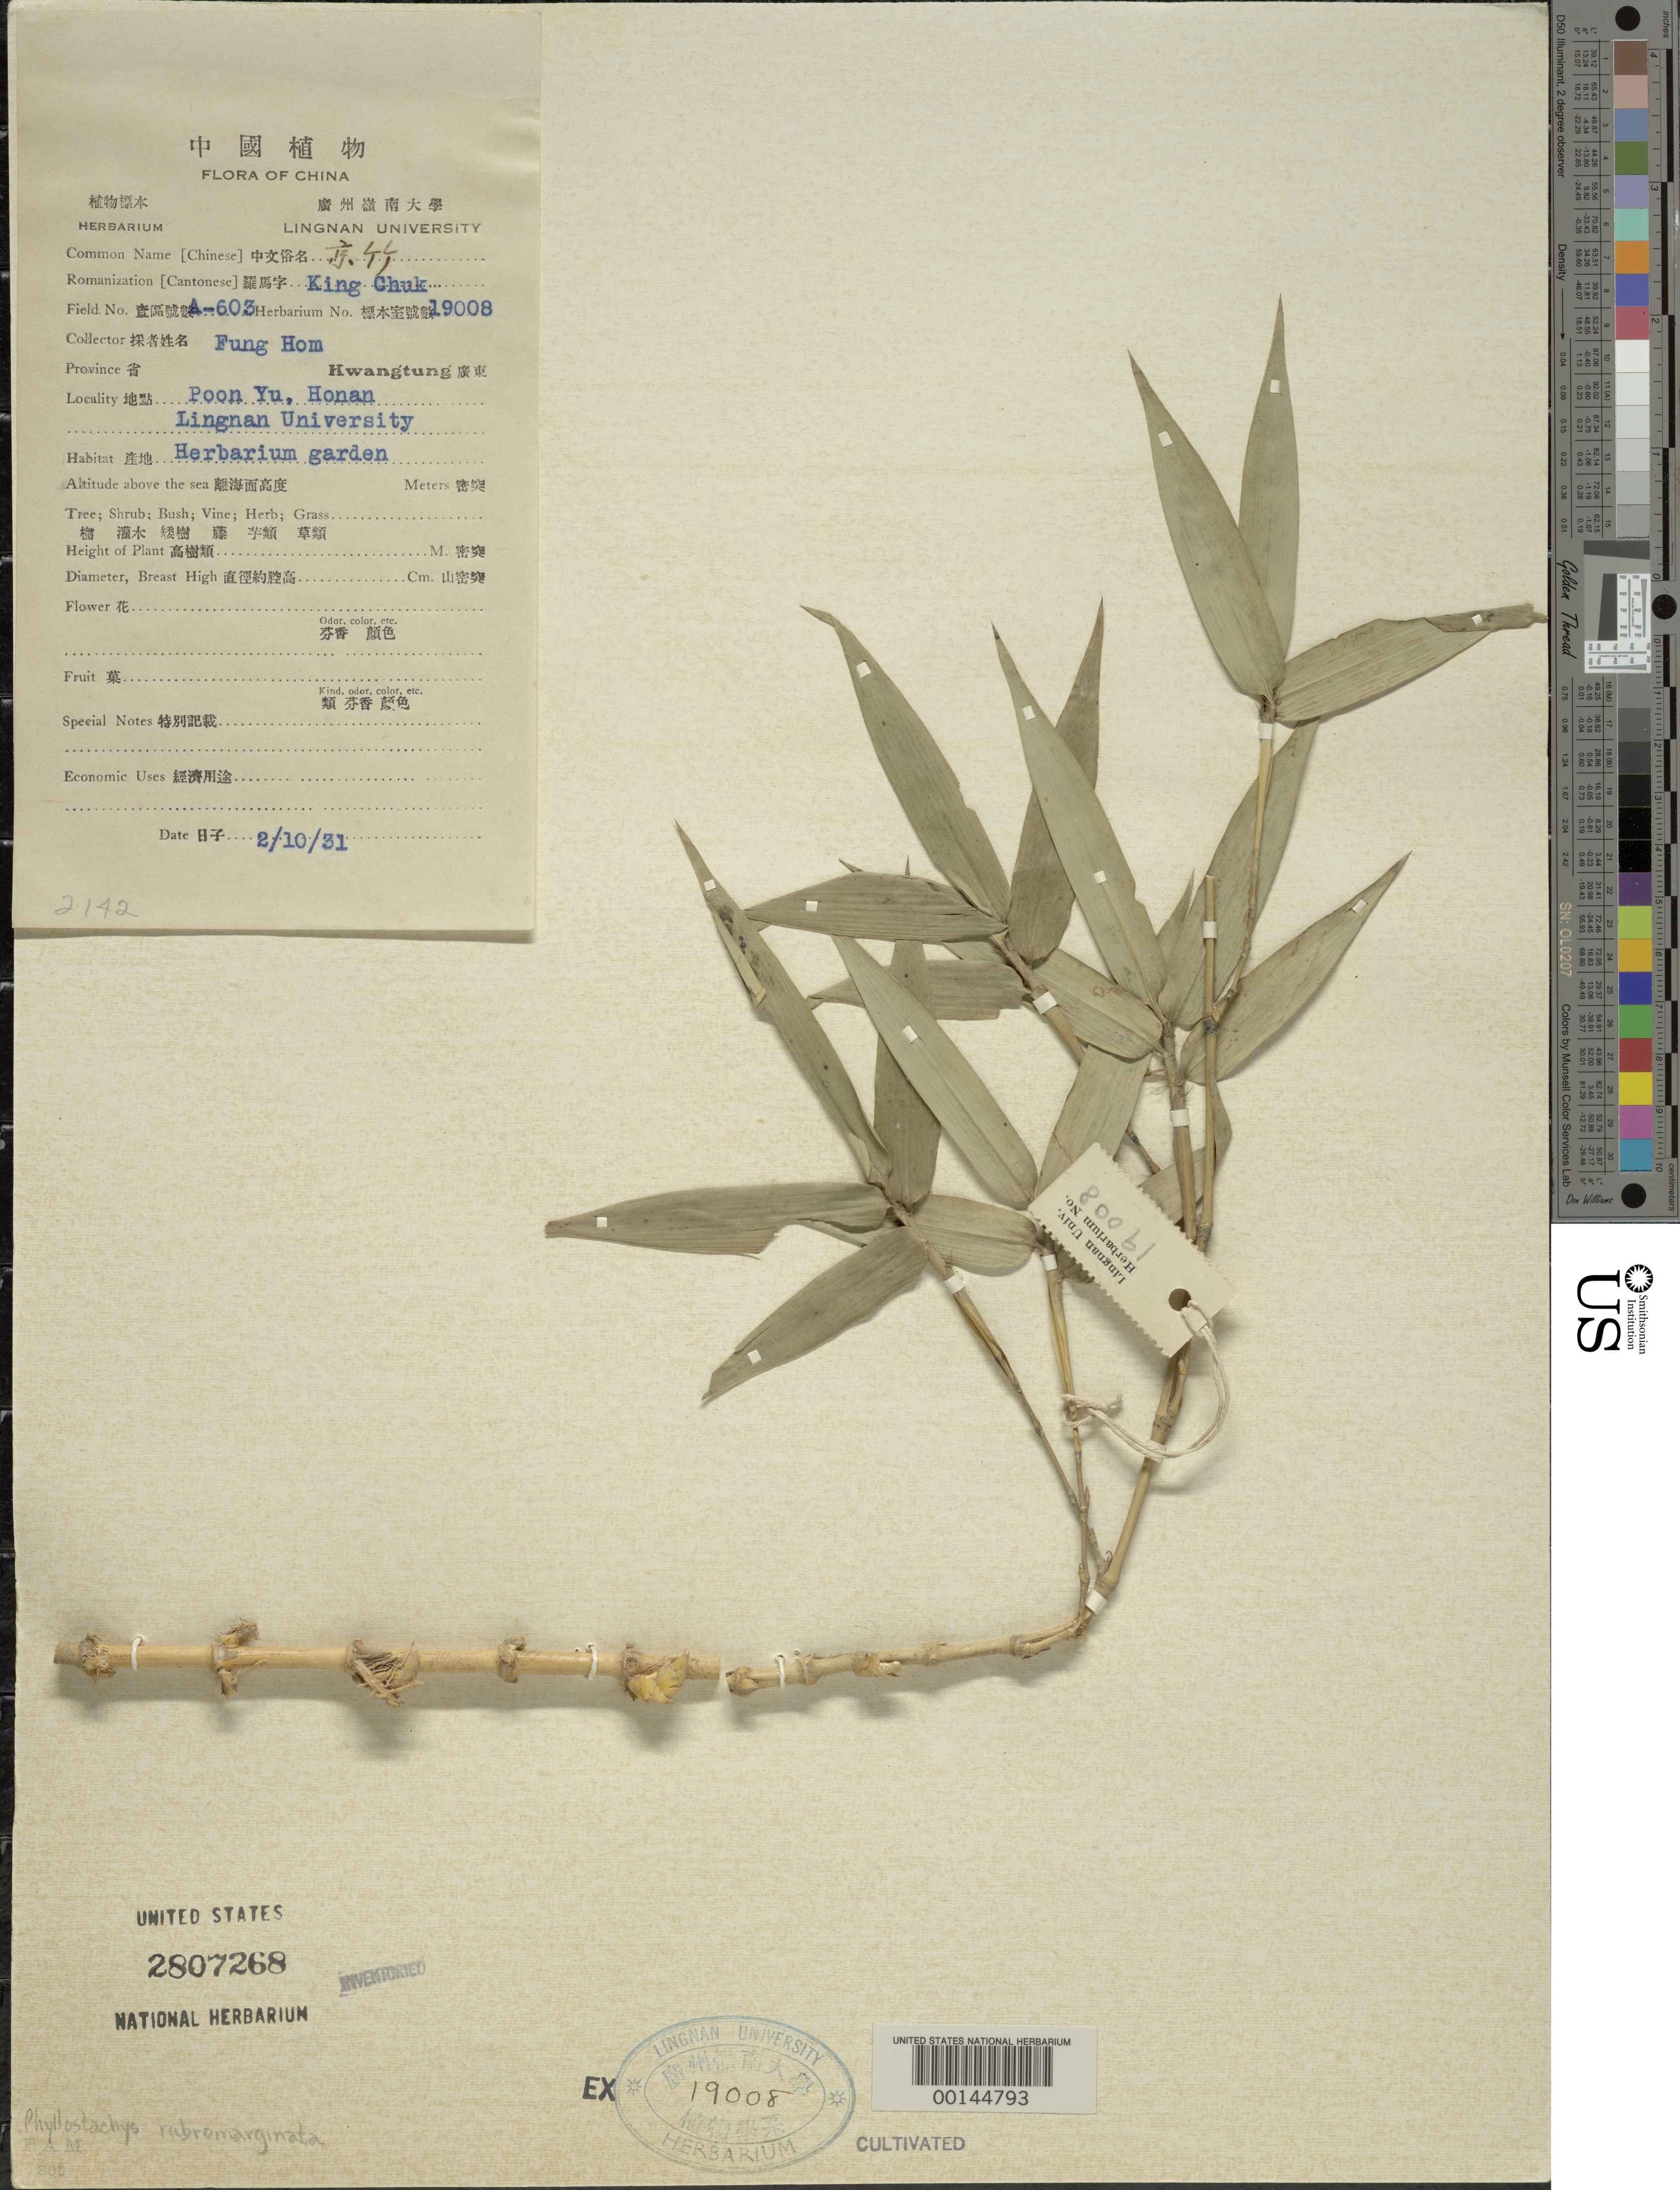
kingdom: Plantae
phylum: Tracheophyta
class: Liliopsida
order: Poales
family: Poaceae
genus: Phyllostachys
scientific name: Phyllostachys rubromarginata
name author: McClure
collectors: H. L. Fung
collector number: A-603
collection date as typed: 10 Feb 1931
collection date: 1931-02-10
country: China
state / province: Guangdong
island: Honam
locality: Honan, poon yu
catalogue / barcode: US 2807268